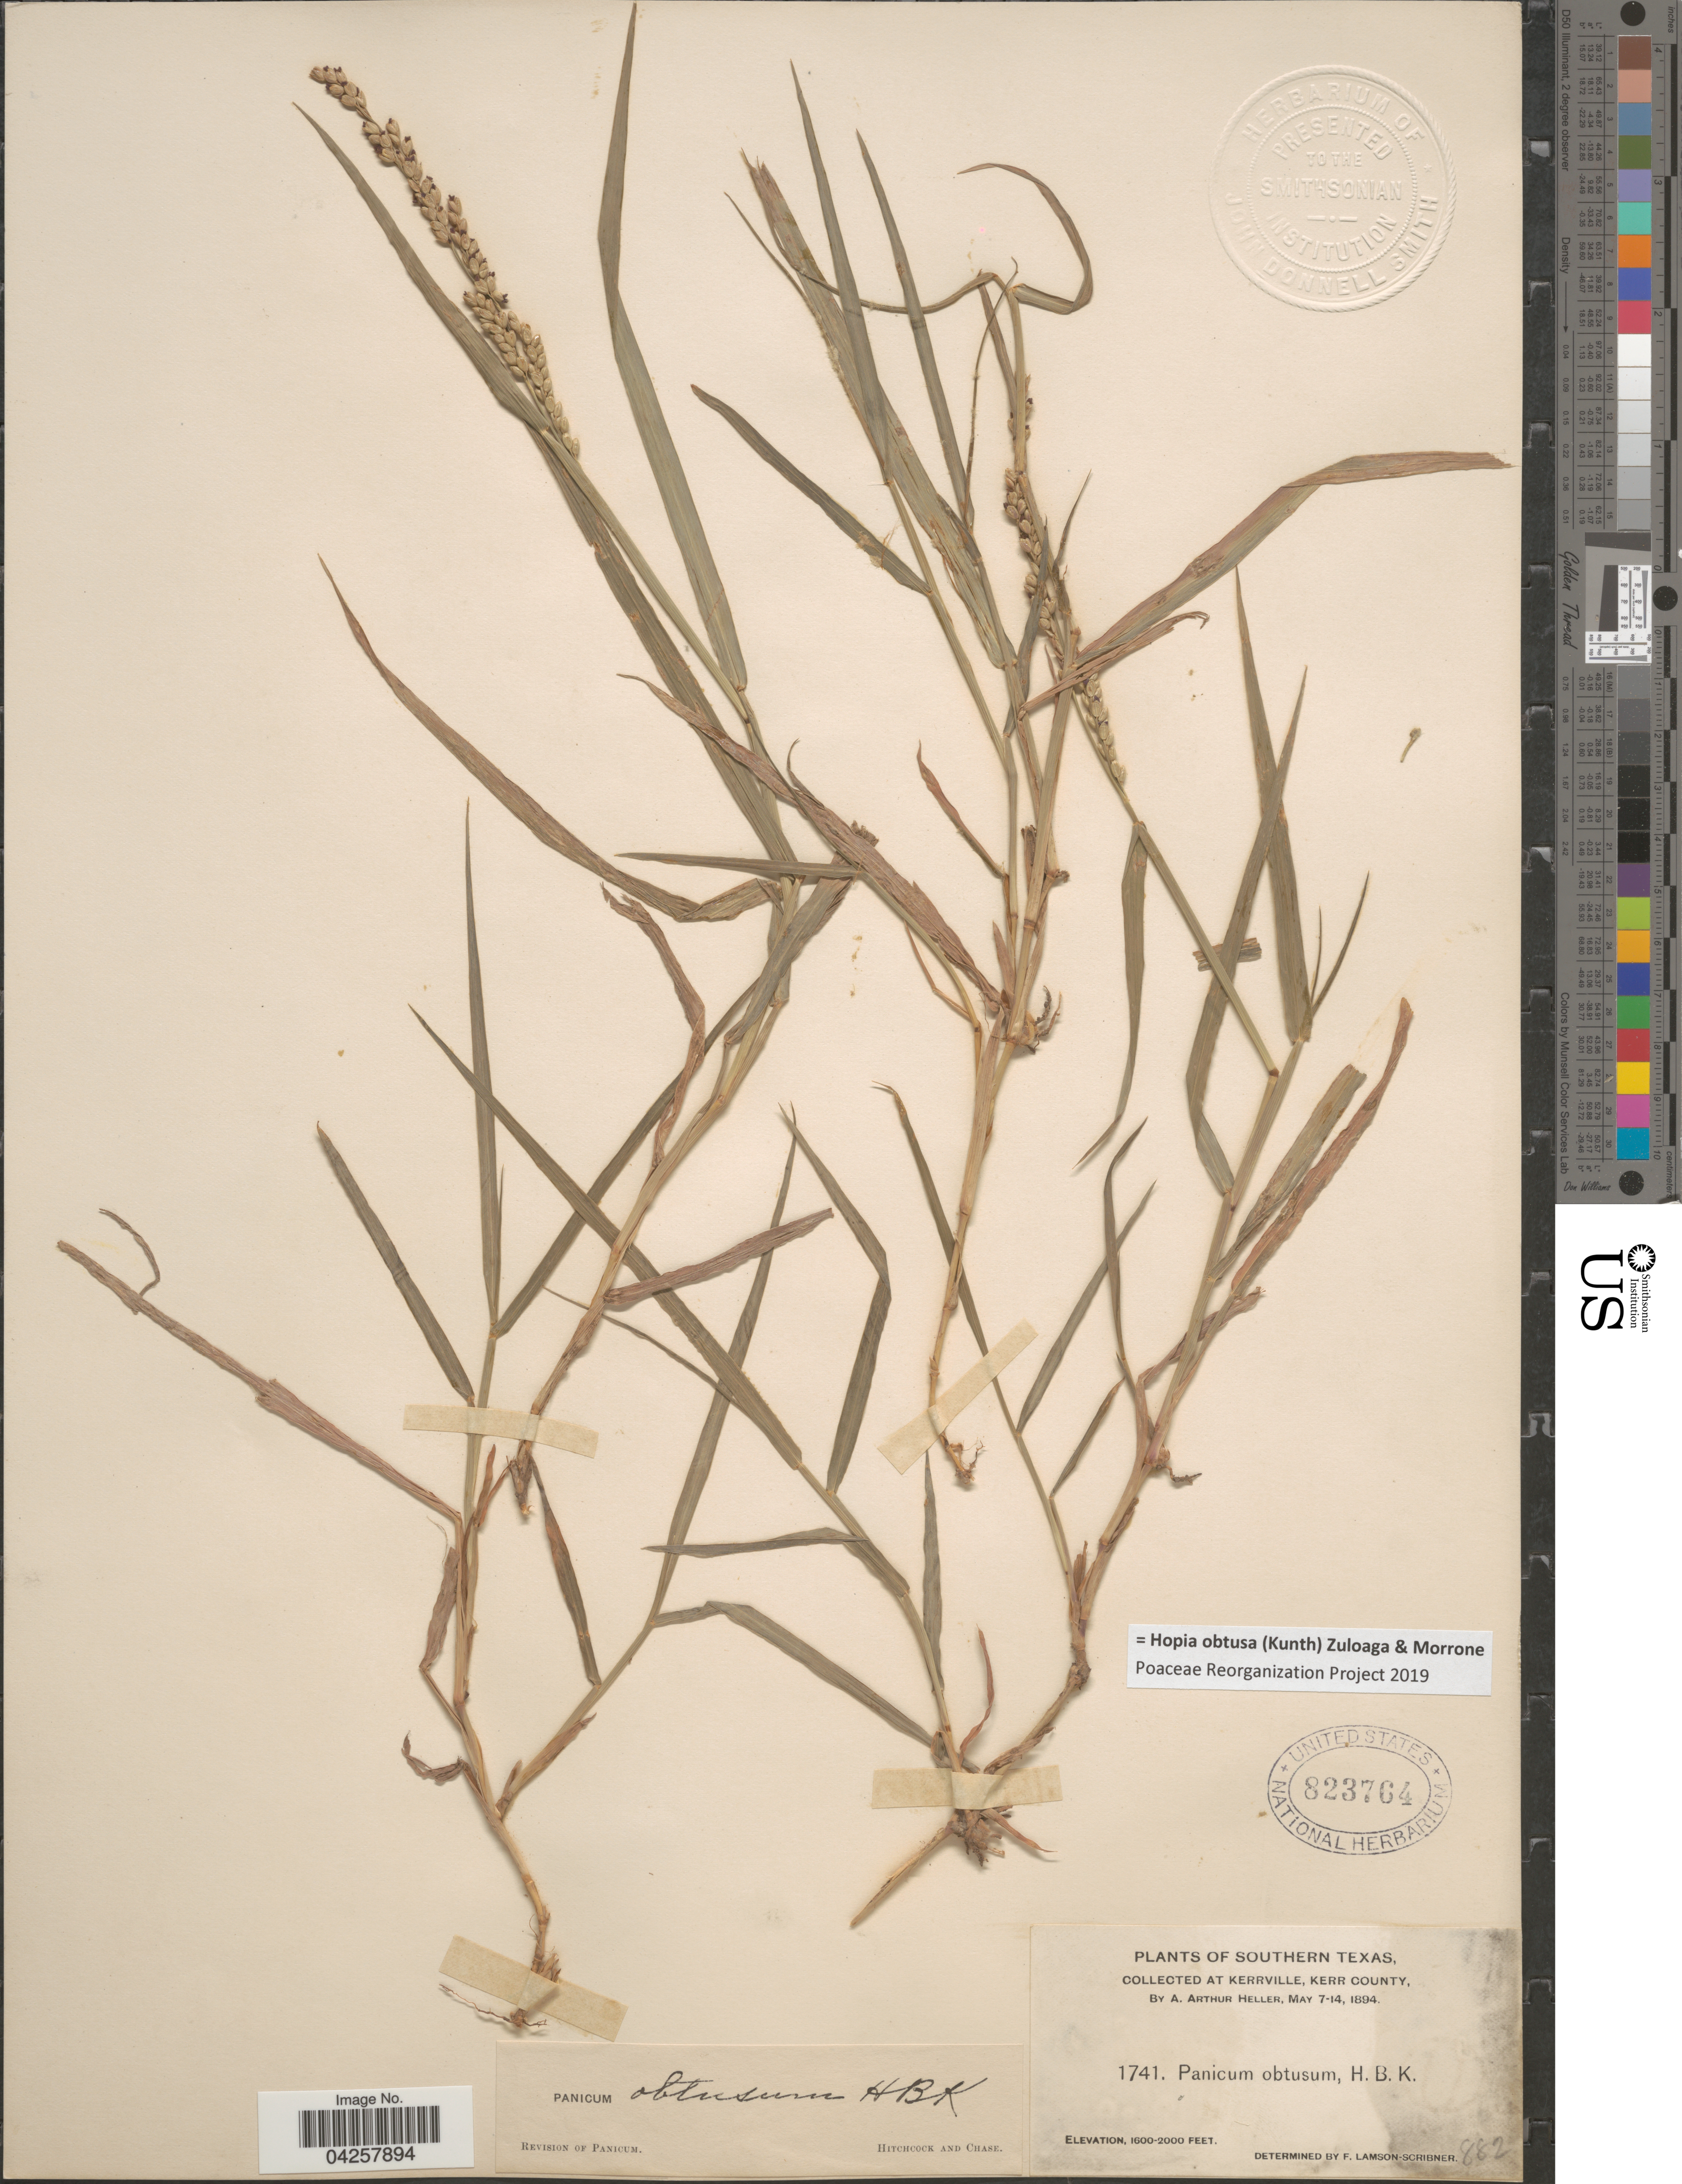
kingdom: Plantae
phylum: Tracheophyta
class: Liliopsida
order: Poales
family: Poaceae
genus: Hopia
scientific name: Hopia obtusa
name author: (Kunth) Zuloaga & Morrone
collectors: A. A. Heller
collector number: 1741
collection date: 1894-05-07/1894-05-14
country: United States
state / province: Texas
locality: Southern Texas. At Kerrville, Kerr County.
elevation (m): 488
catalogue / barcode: US 823764